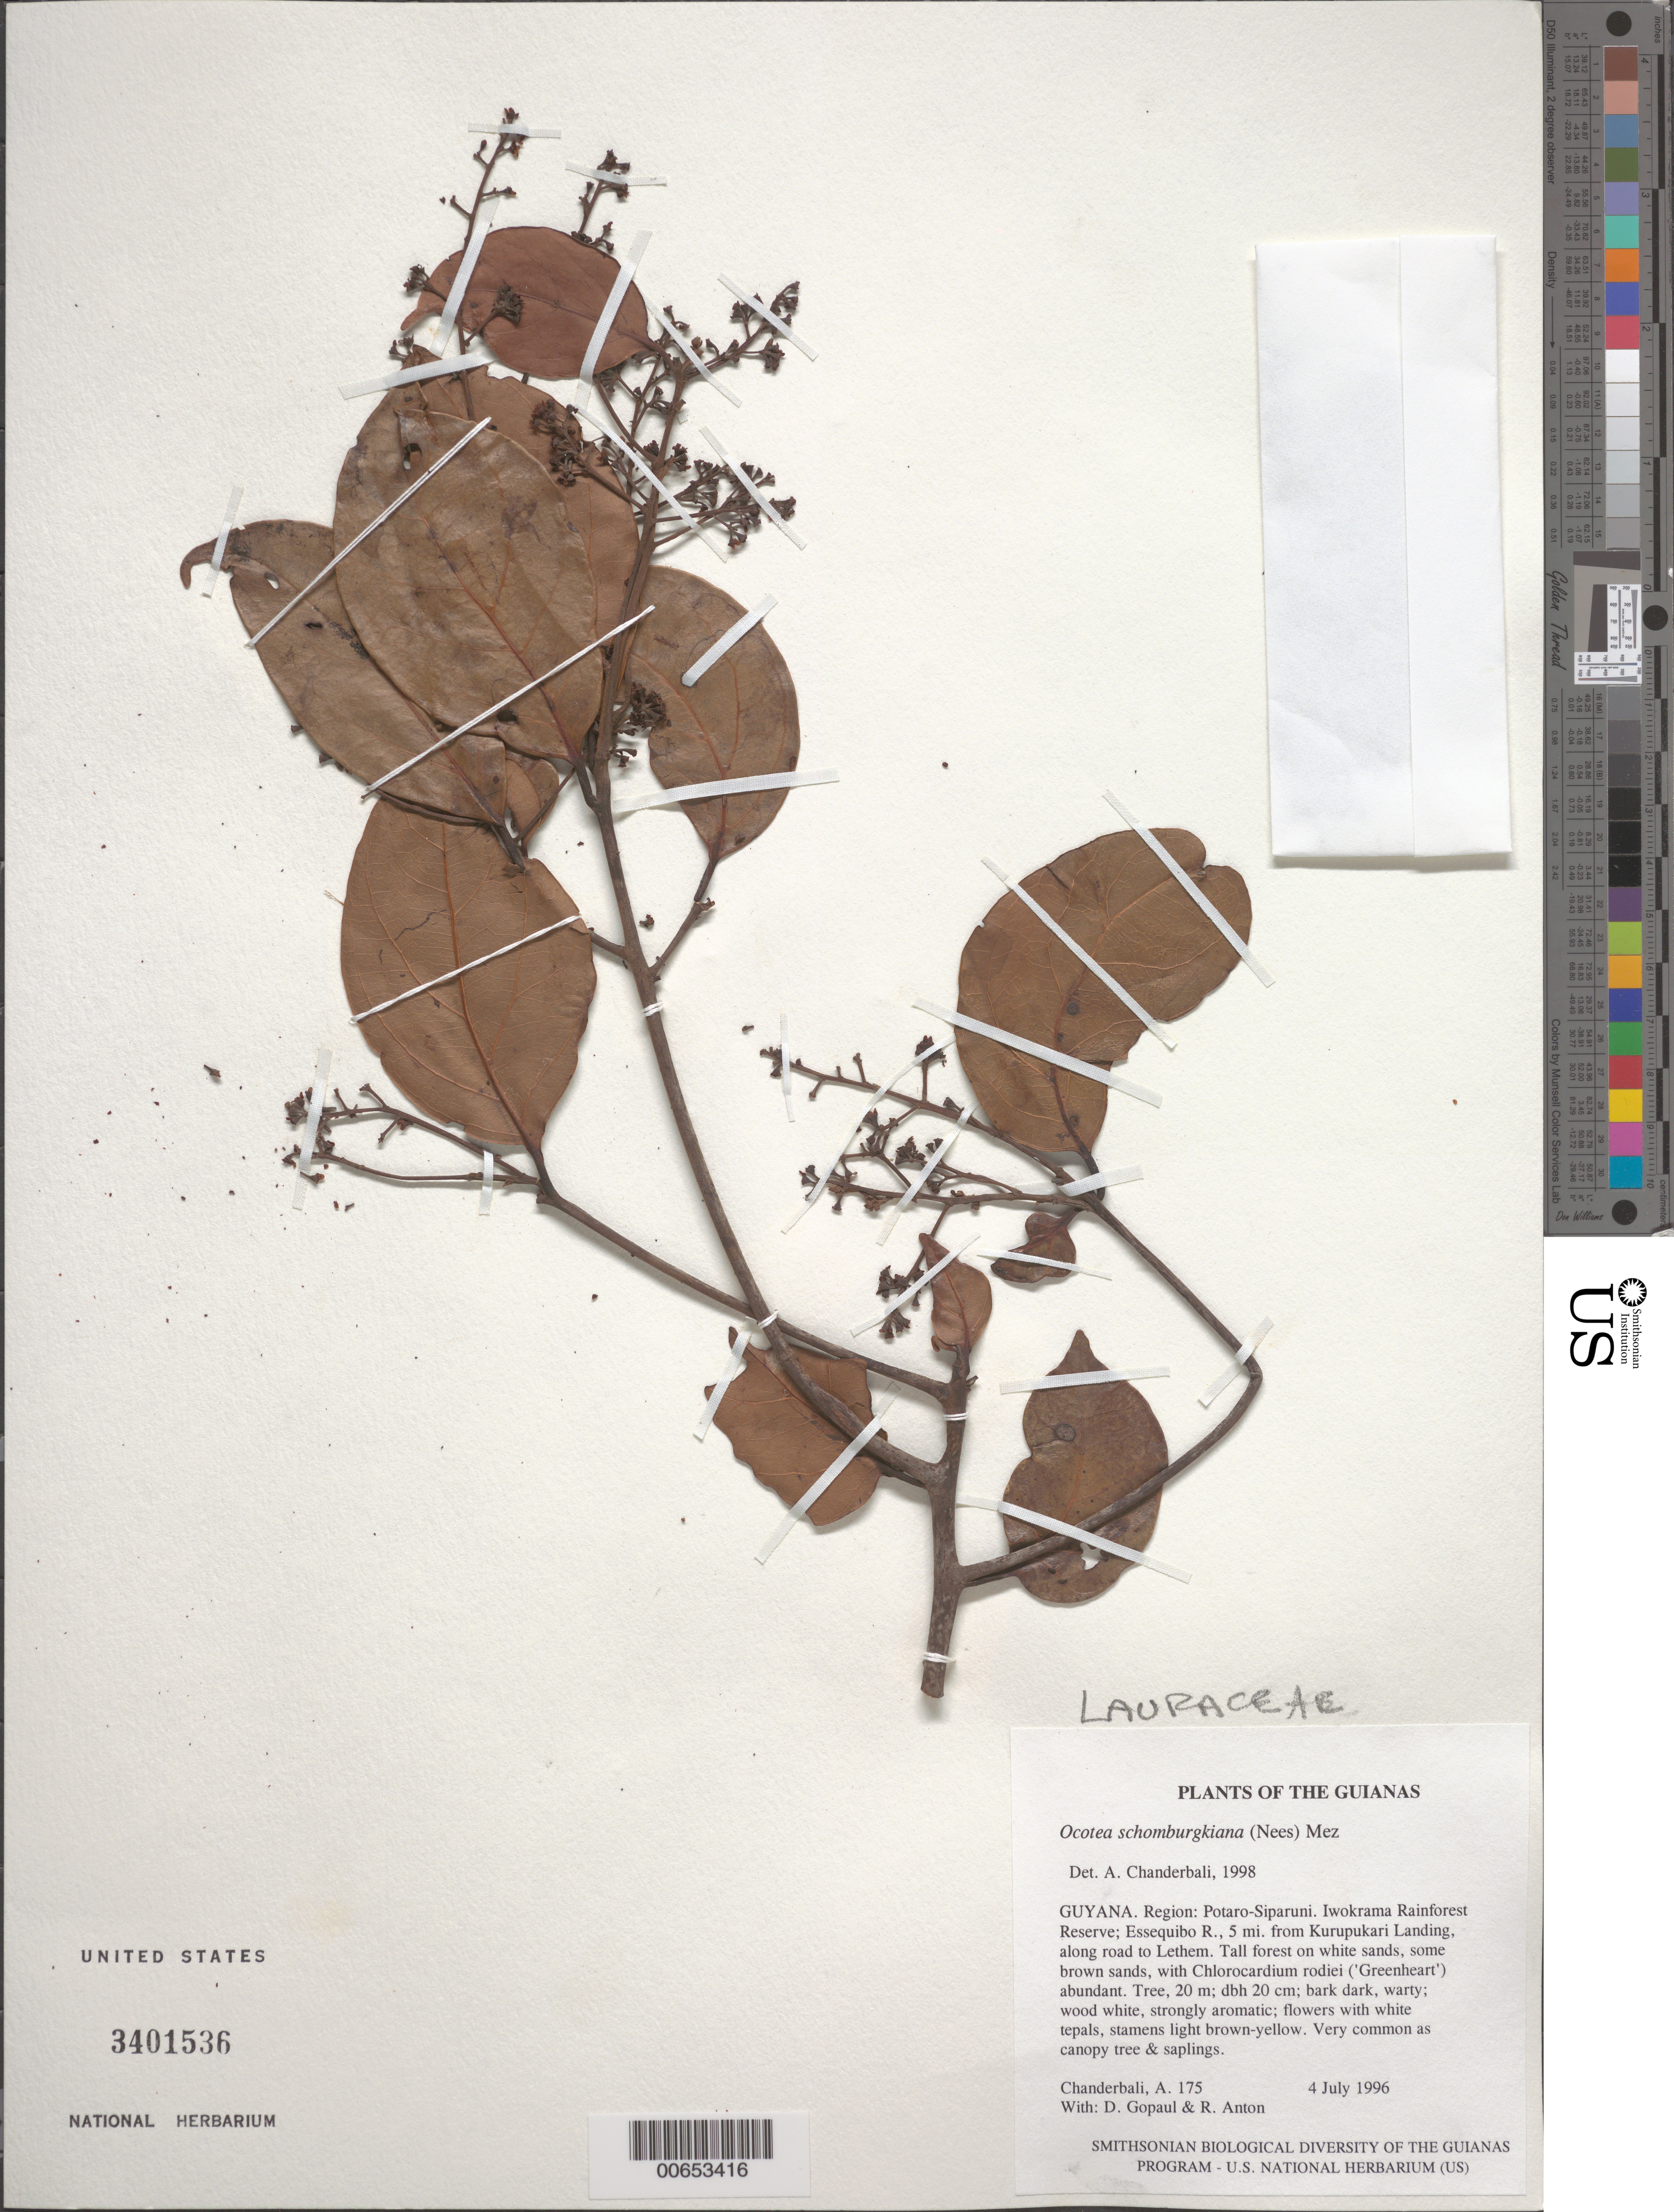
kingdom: Plantae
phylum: Tracheophyta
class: Magnoliopsida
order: Laurales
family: Lauraceae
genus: Ocotea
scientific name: Ocotea schomburgkiana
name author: (Nees) Mez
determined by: Chanderbali, Andre Shashi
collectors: A. S. Chanderbali, D. Gopaul & R. Anton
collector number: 175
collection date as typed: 4 July 1996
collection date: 1996-07-04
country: Guyana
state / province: Potaro-Siparuni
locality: Iwokrama Rainforest Reserve; Essequibo R., 5 mi. from Kurupukari Landing, along road to Lethem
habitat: Tall forest on white sands, some brown sands, with Chlorocardium rodiei ('Greenheart') abundant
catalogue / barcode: US 3401536